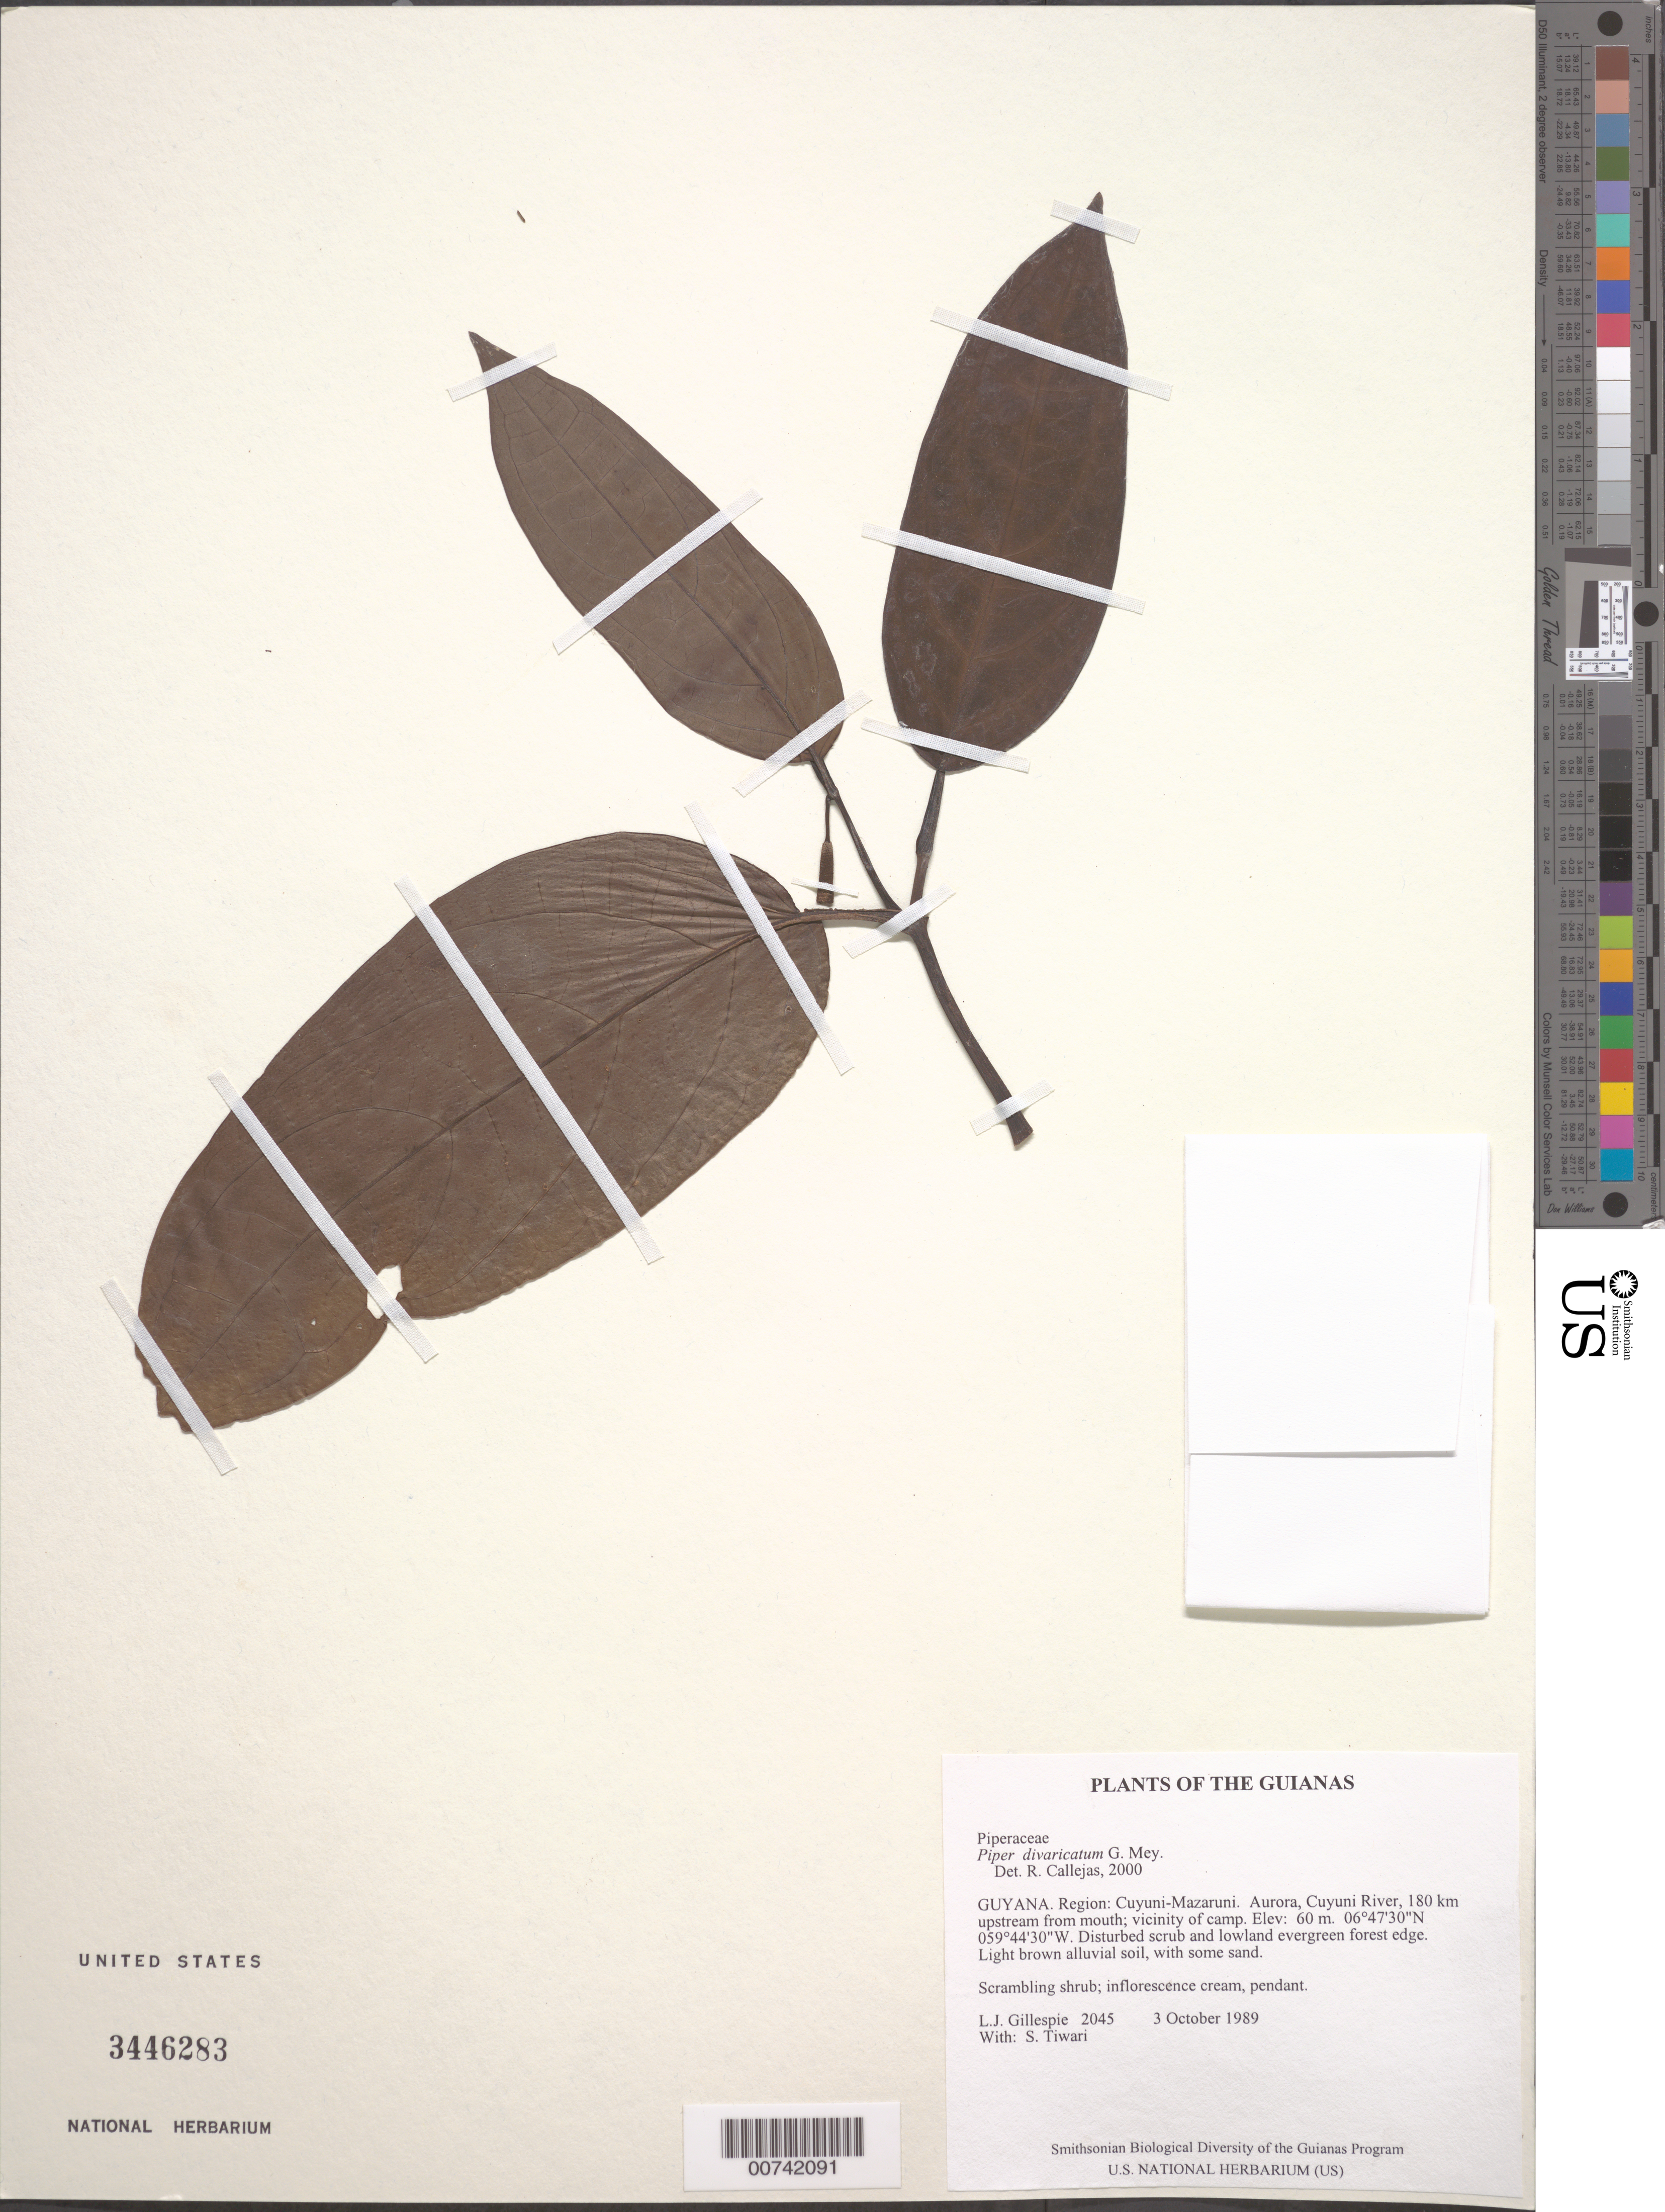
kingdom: Plantae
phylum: Tracheophyta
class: Magnoliopsida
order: Piperales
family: Piperaceae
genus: Piper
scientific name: Piper divaricatum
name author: G. Mey.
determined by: Callejas, Ricardo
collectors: L. J. Gillespie & S. Tiwari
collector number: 2045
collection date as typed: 3 October 1989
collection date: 1989-10-03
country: Guyana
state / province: Cuyuni-Mazaruni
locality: Aurora, Cuyuni River, 180 km upstream from mouth; vicinity of camp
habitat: Disturbed scrub and lowland evergreen forest edge. Light brown alluvial soil, with some sand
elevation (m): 60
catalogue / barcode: US 3446283